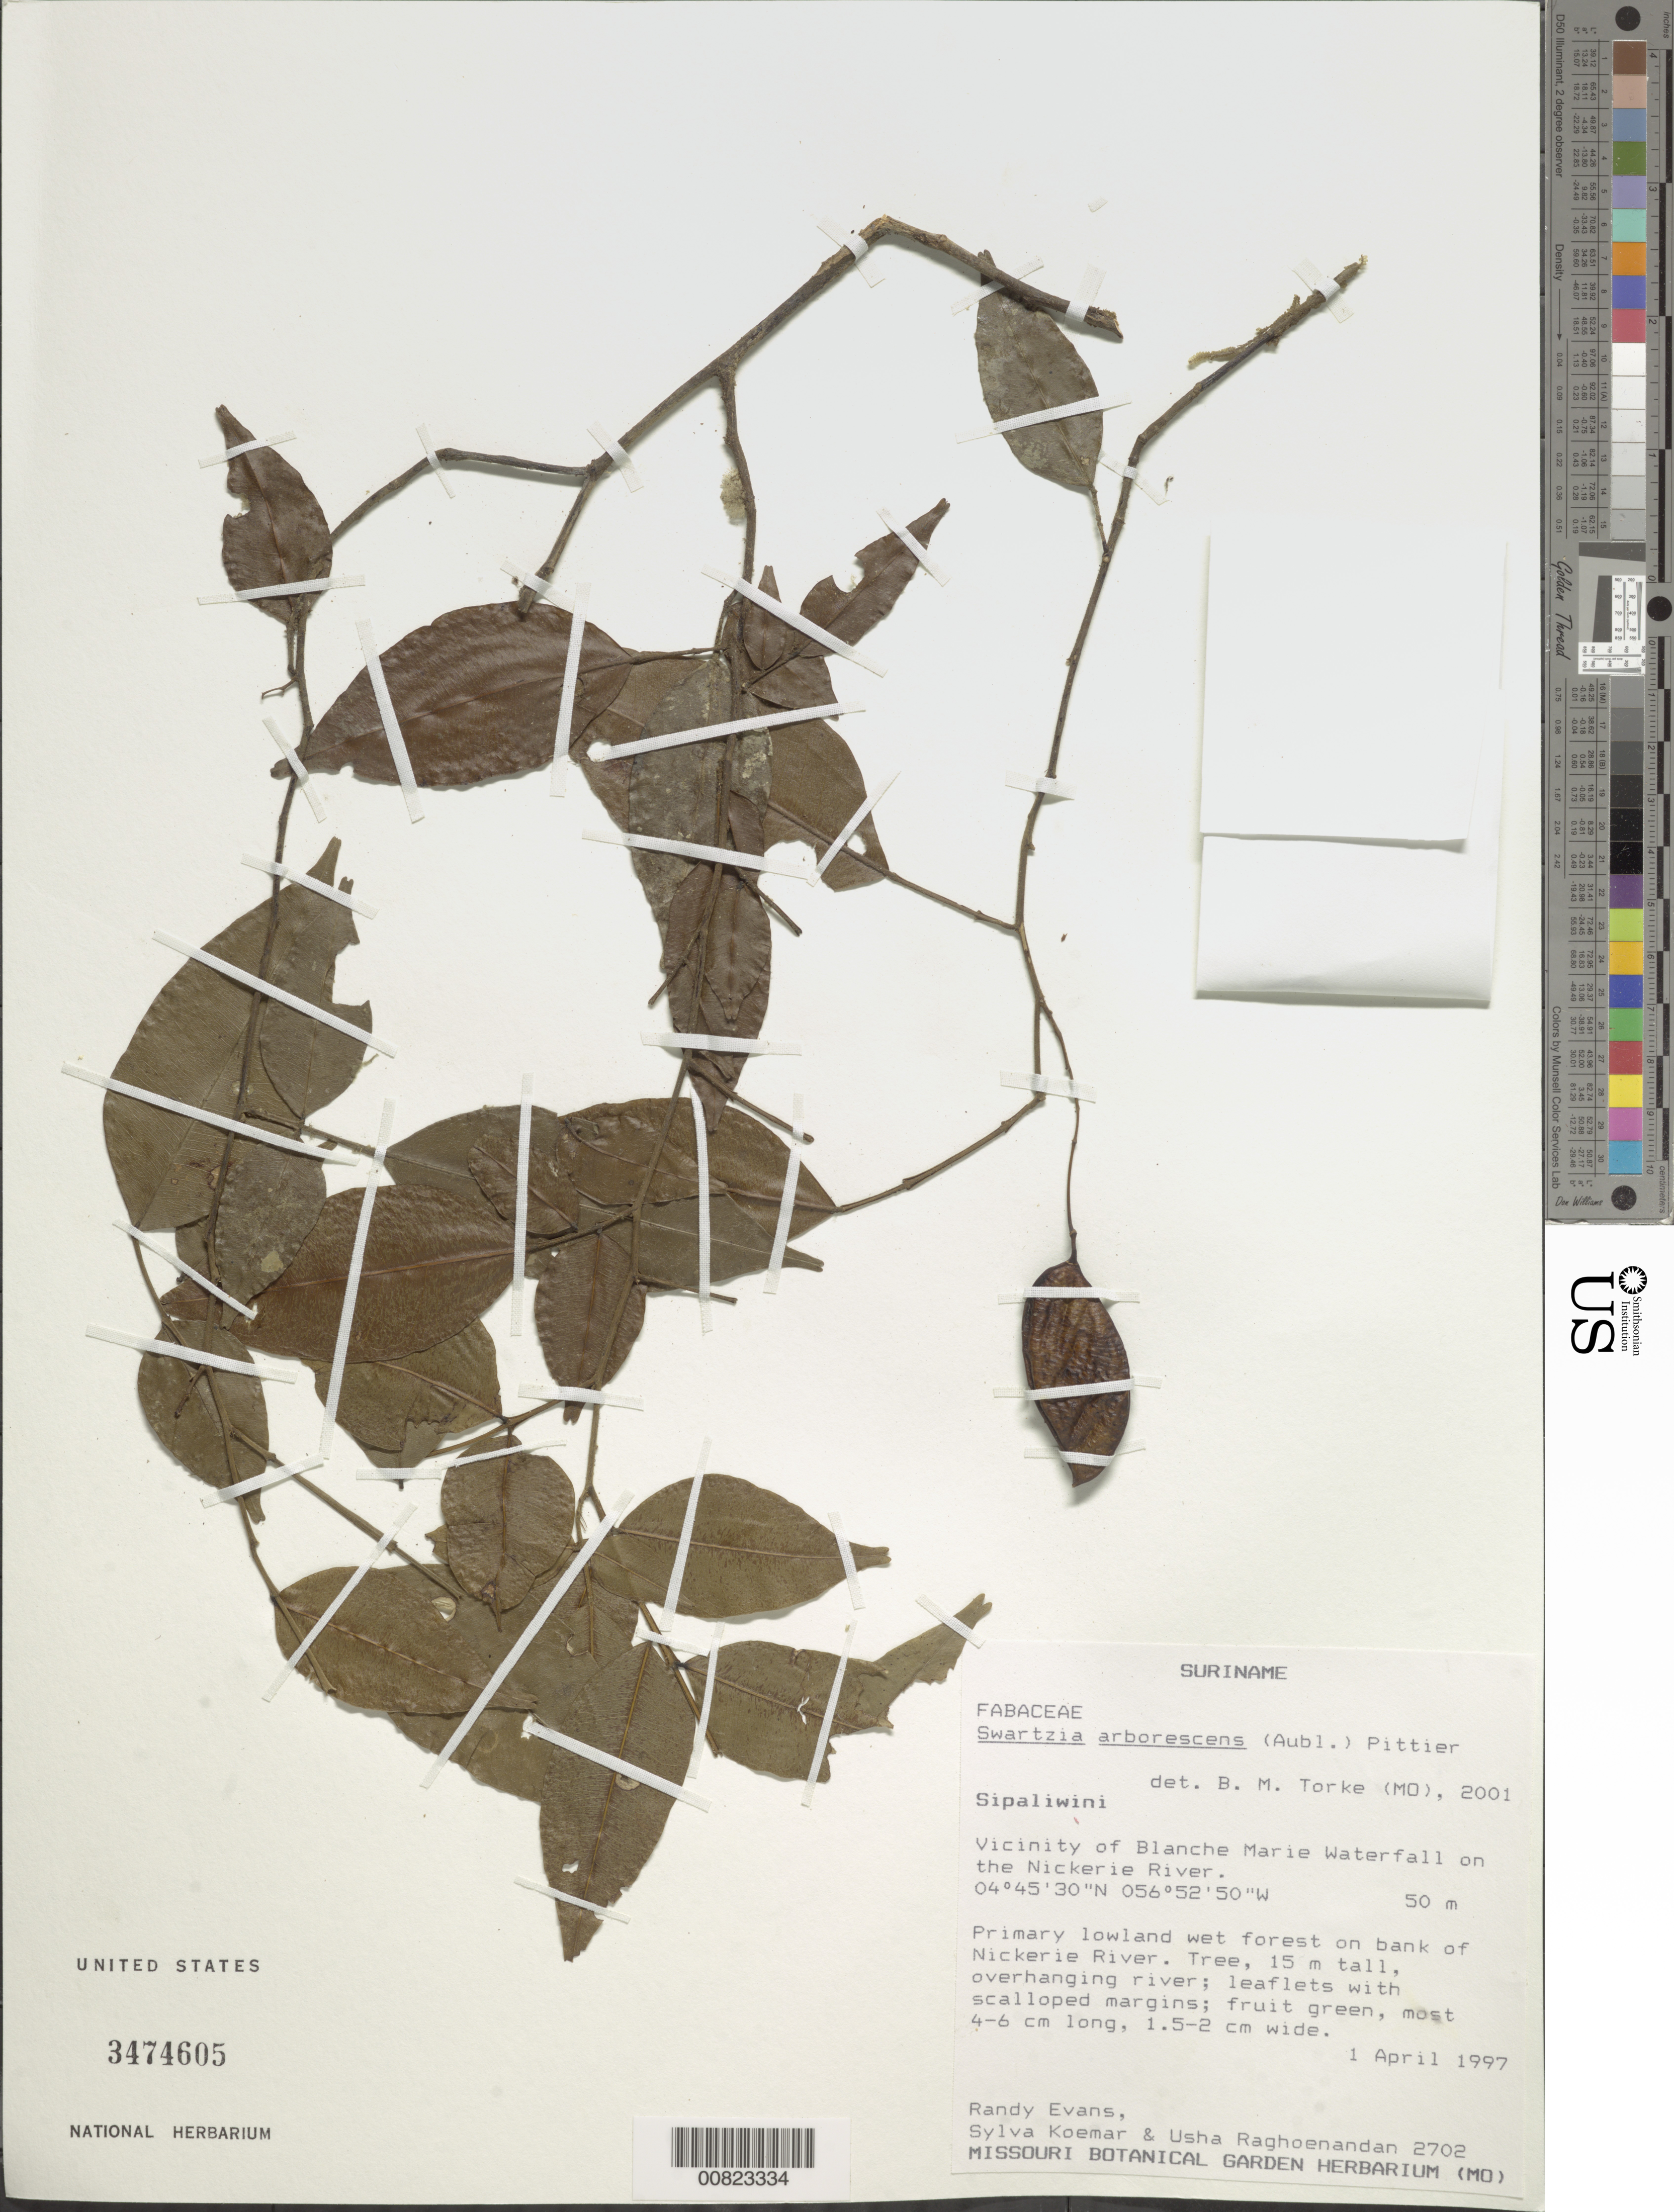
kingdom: Plantae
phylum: Tracheophyta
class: Magnoliopsida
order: Fabales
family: Fabaceae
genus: Swartzia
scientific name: Swartzia arborescens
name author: (Aubl.) Pittier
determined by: Torke, B. M., (MO)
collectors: R. Evans, S. Koemar & U. Raghoenandan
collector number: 2702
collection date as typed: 1-Apr-97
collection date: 1997-04-01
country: Suriname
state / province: Sipaliwini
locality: Blanche Marie Waterfall, vic., on Nickerie R.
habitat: Primary lowland wet forest on bank of Nickerie R.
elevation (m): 50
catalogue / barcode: US 3474605